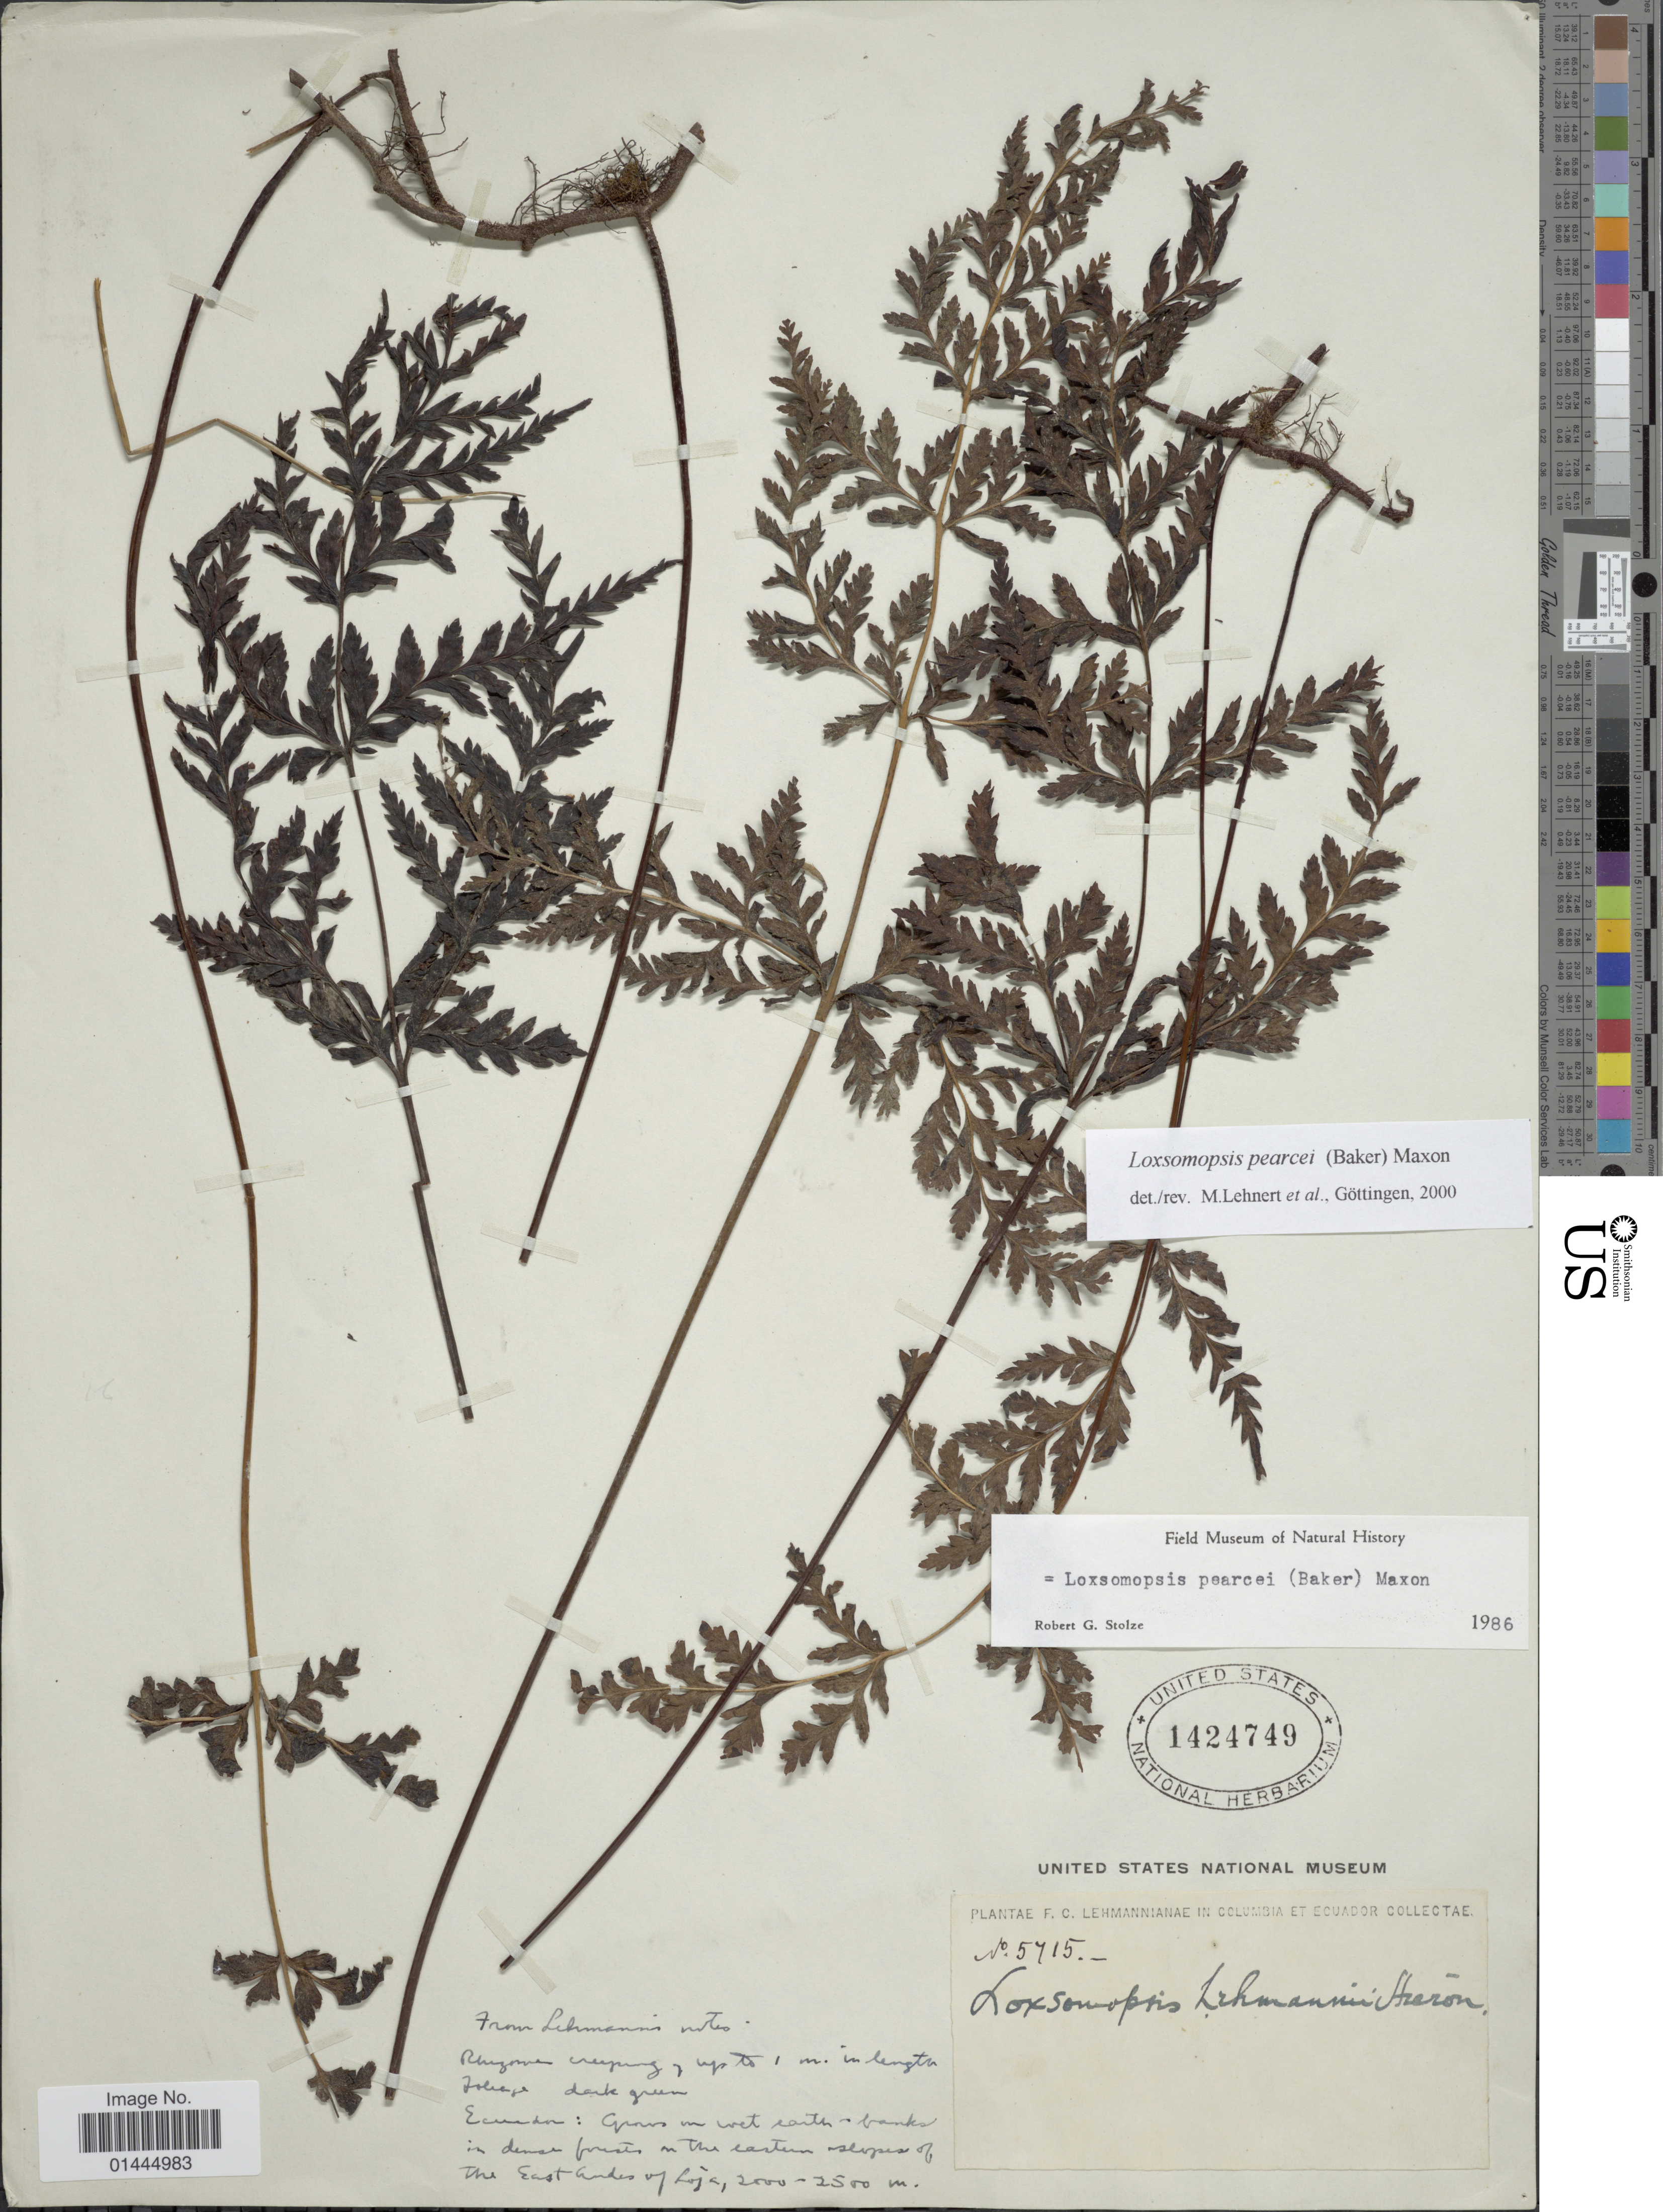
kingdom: Plantae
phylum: Tracheophyta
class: Polypodiopsida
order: Cyatheales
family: Loxsomataceae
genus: Loxsomopsis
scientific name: Loxsomopsis pearcei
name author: (Baker) Maxon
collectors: F. C. Lehmann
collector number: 5715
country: Ecuador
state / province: Loja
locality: In wet eart-banks in dense forests on the eastern slopes of The East Andes of Loja.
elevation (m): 2000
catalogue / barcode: US 1424749